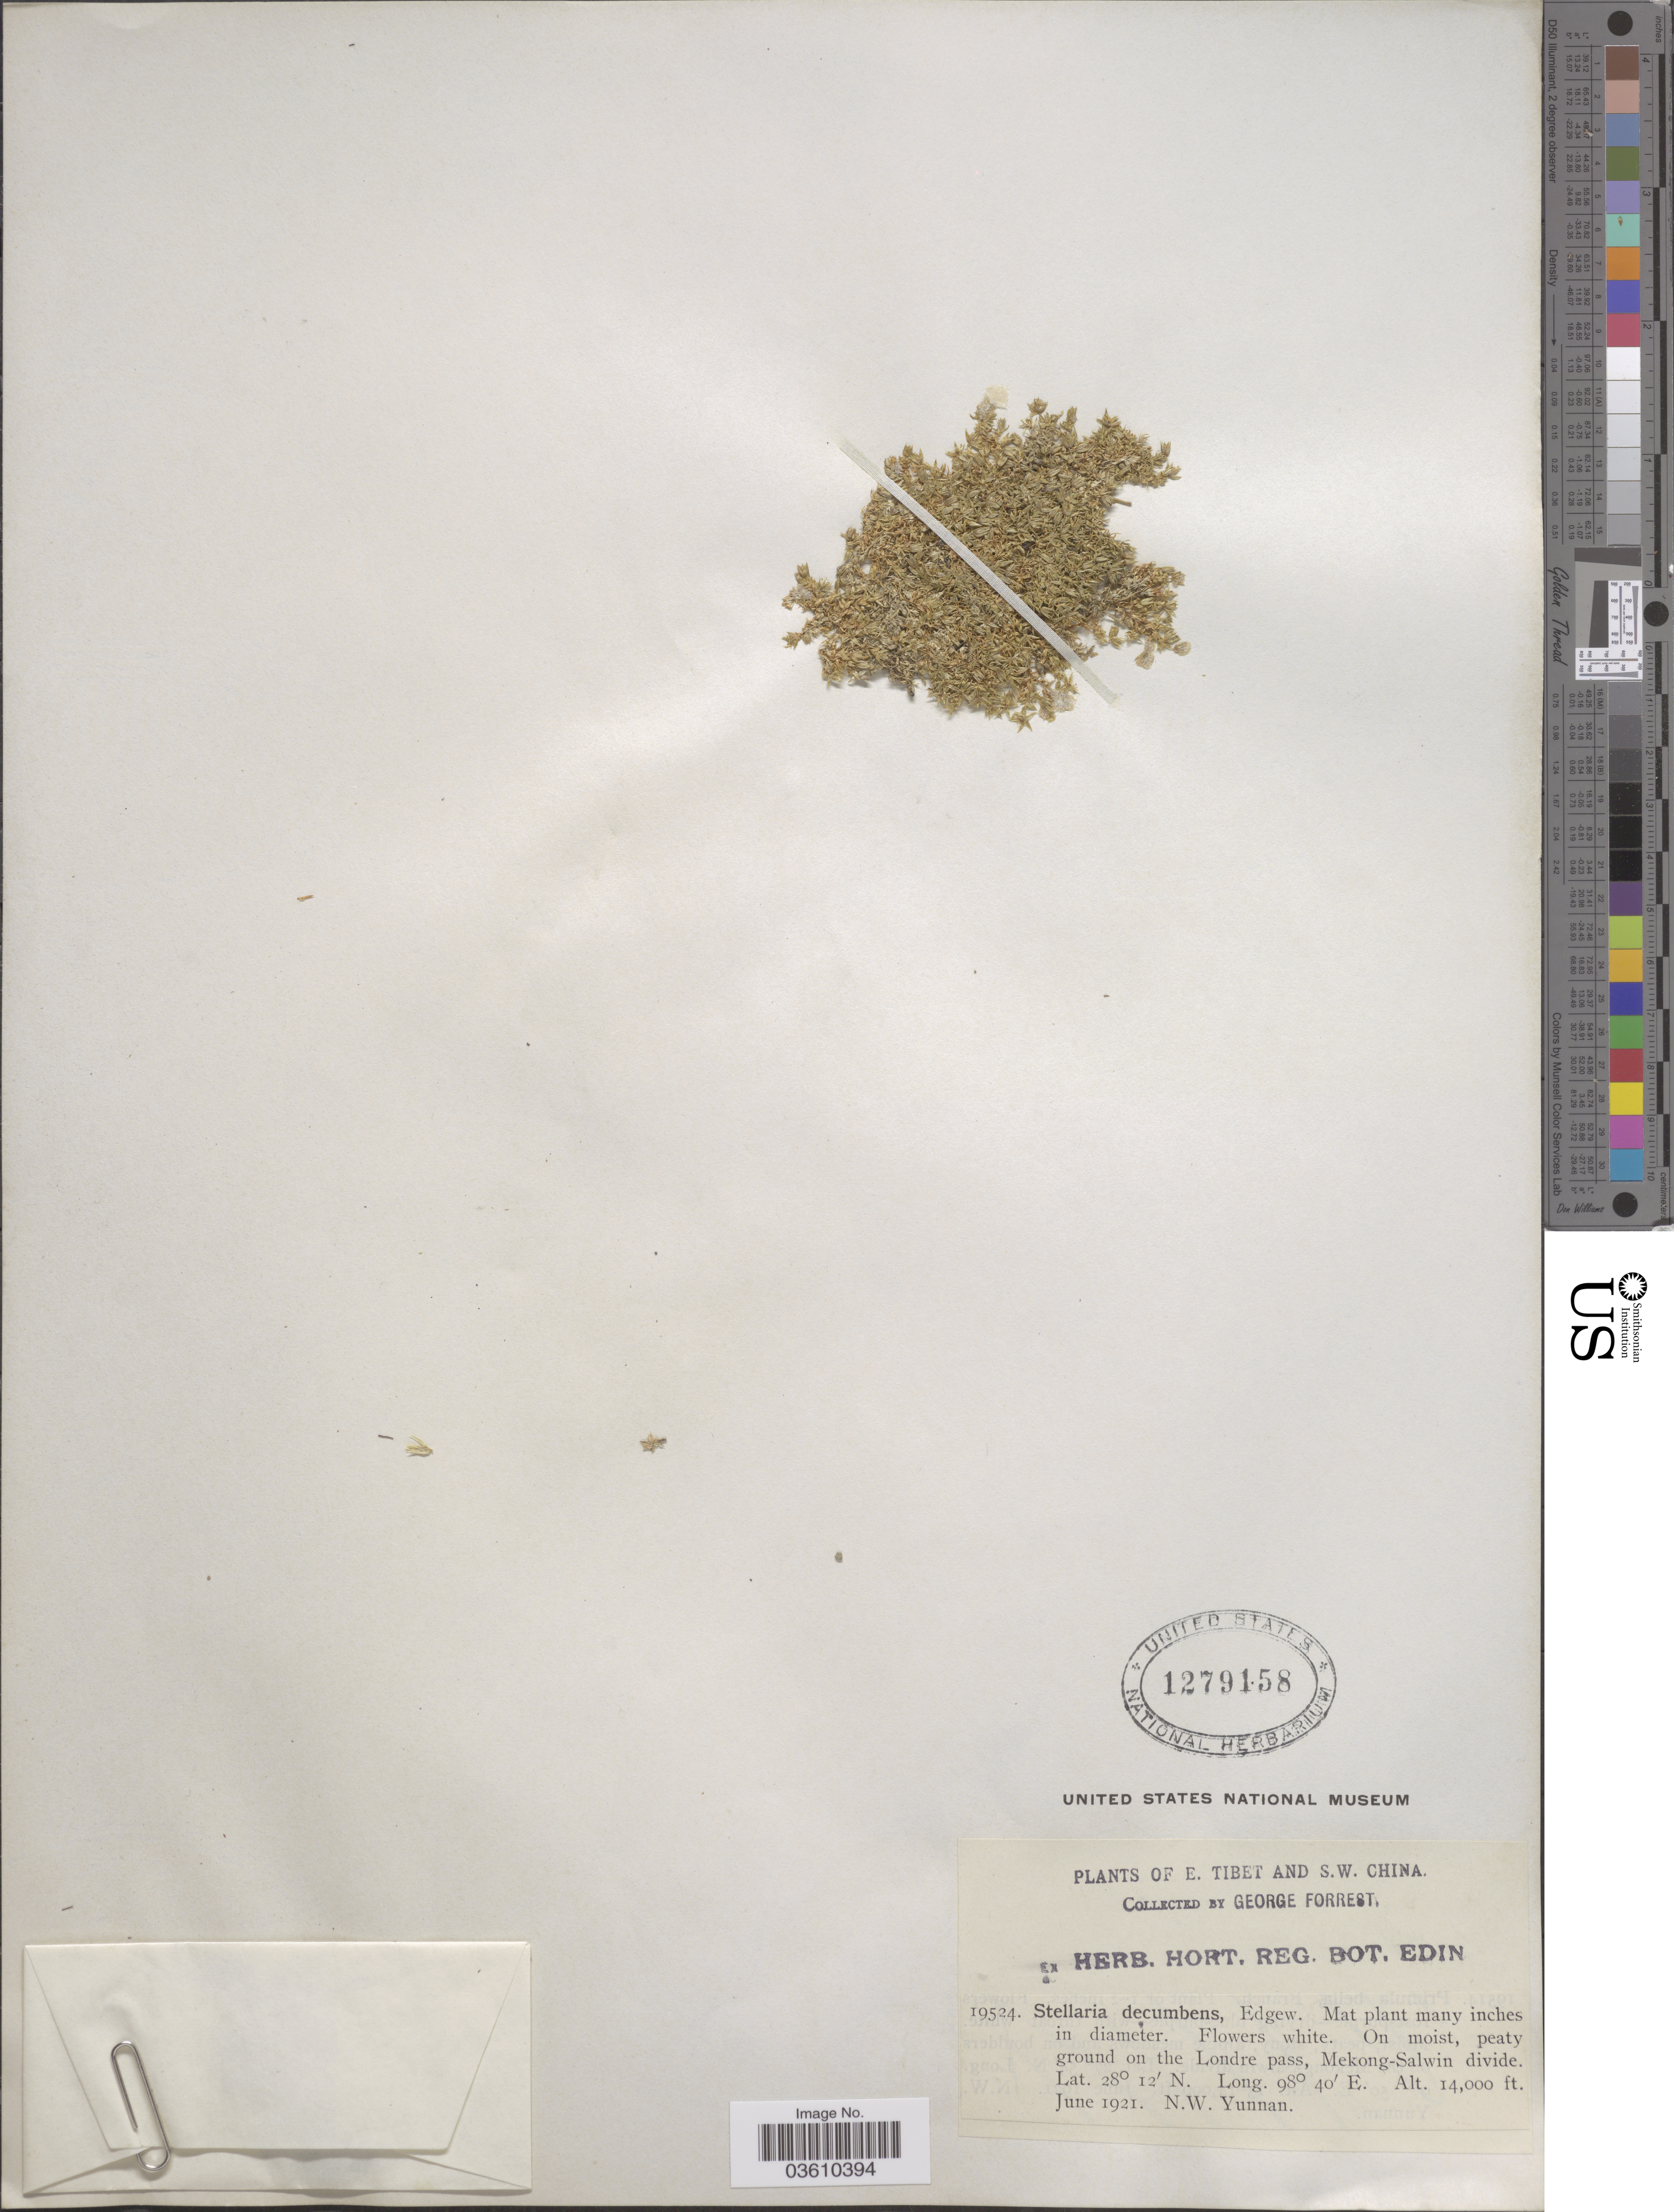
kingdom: Plantae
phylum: Tracheophyta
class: Magnoliopsida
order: Caryophyllales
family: Caryophyllaceae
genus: Stellaria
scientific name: Stellaria decumbens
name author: Edgew.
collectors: G. Forrest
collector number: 19524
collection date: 1921-06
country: China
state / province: Yunnan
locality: E. Tibet and S.W. China. On moist, peaty ground on the Londre pass, Mekong-Salwin divide. N.W. Yunnan.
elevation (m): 4267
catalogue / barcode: US 1279158